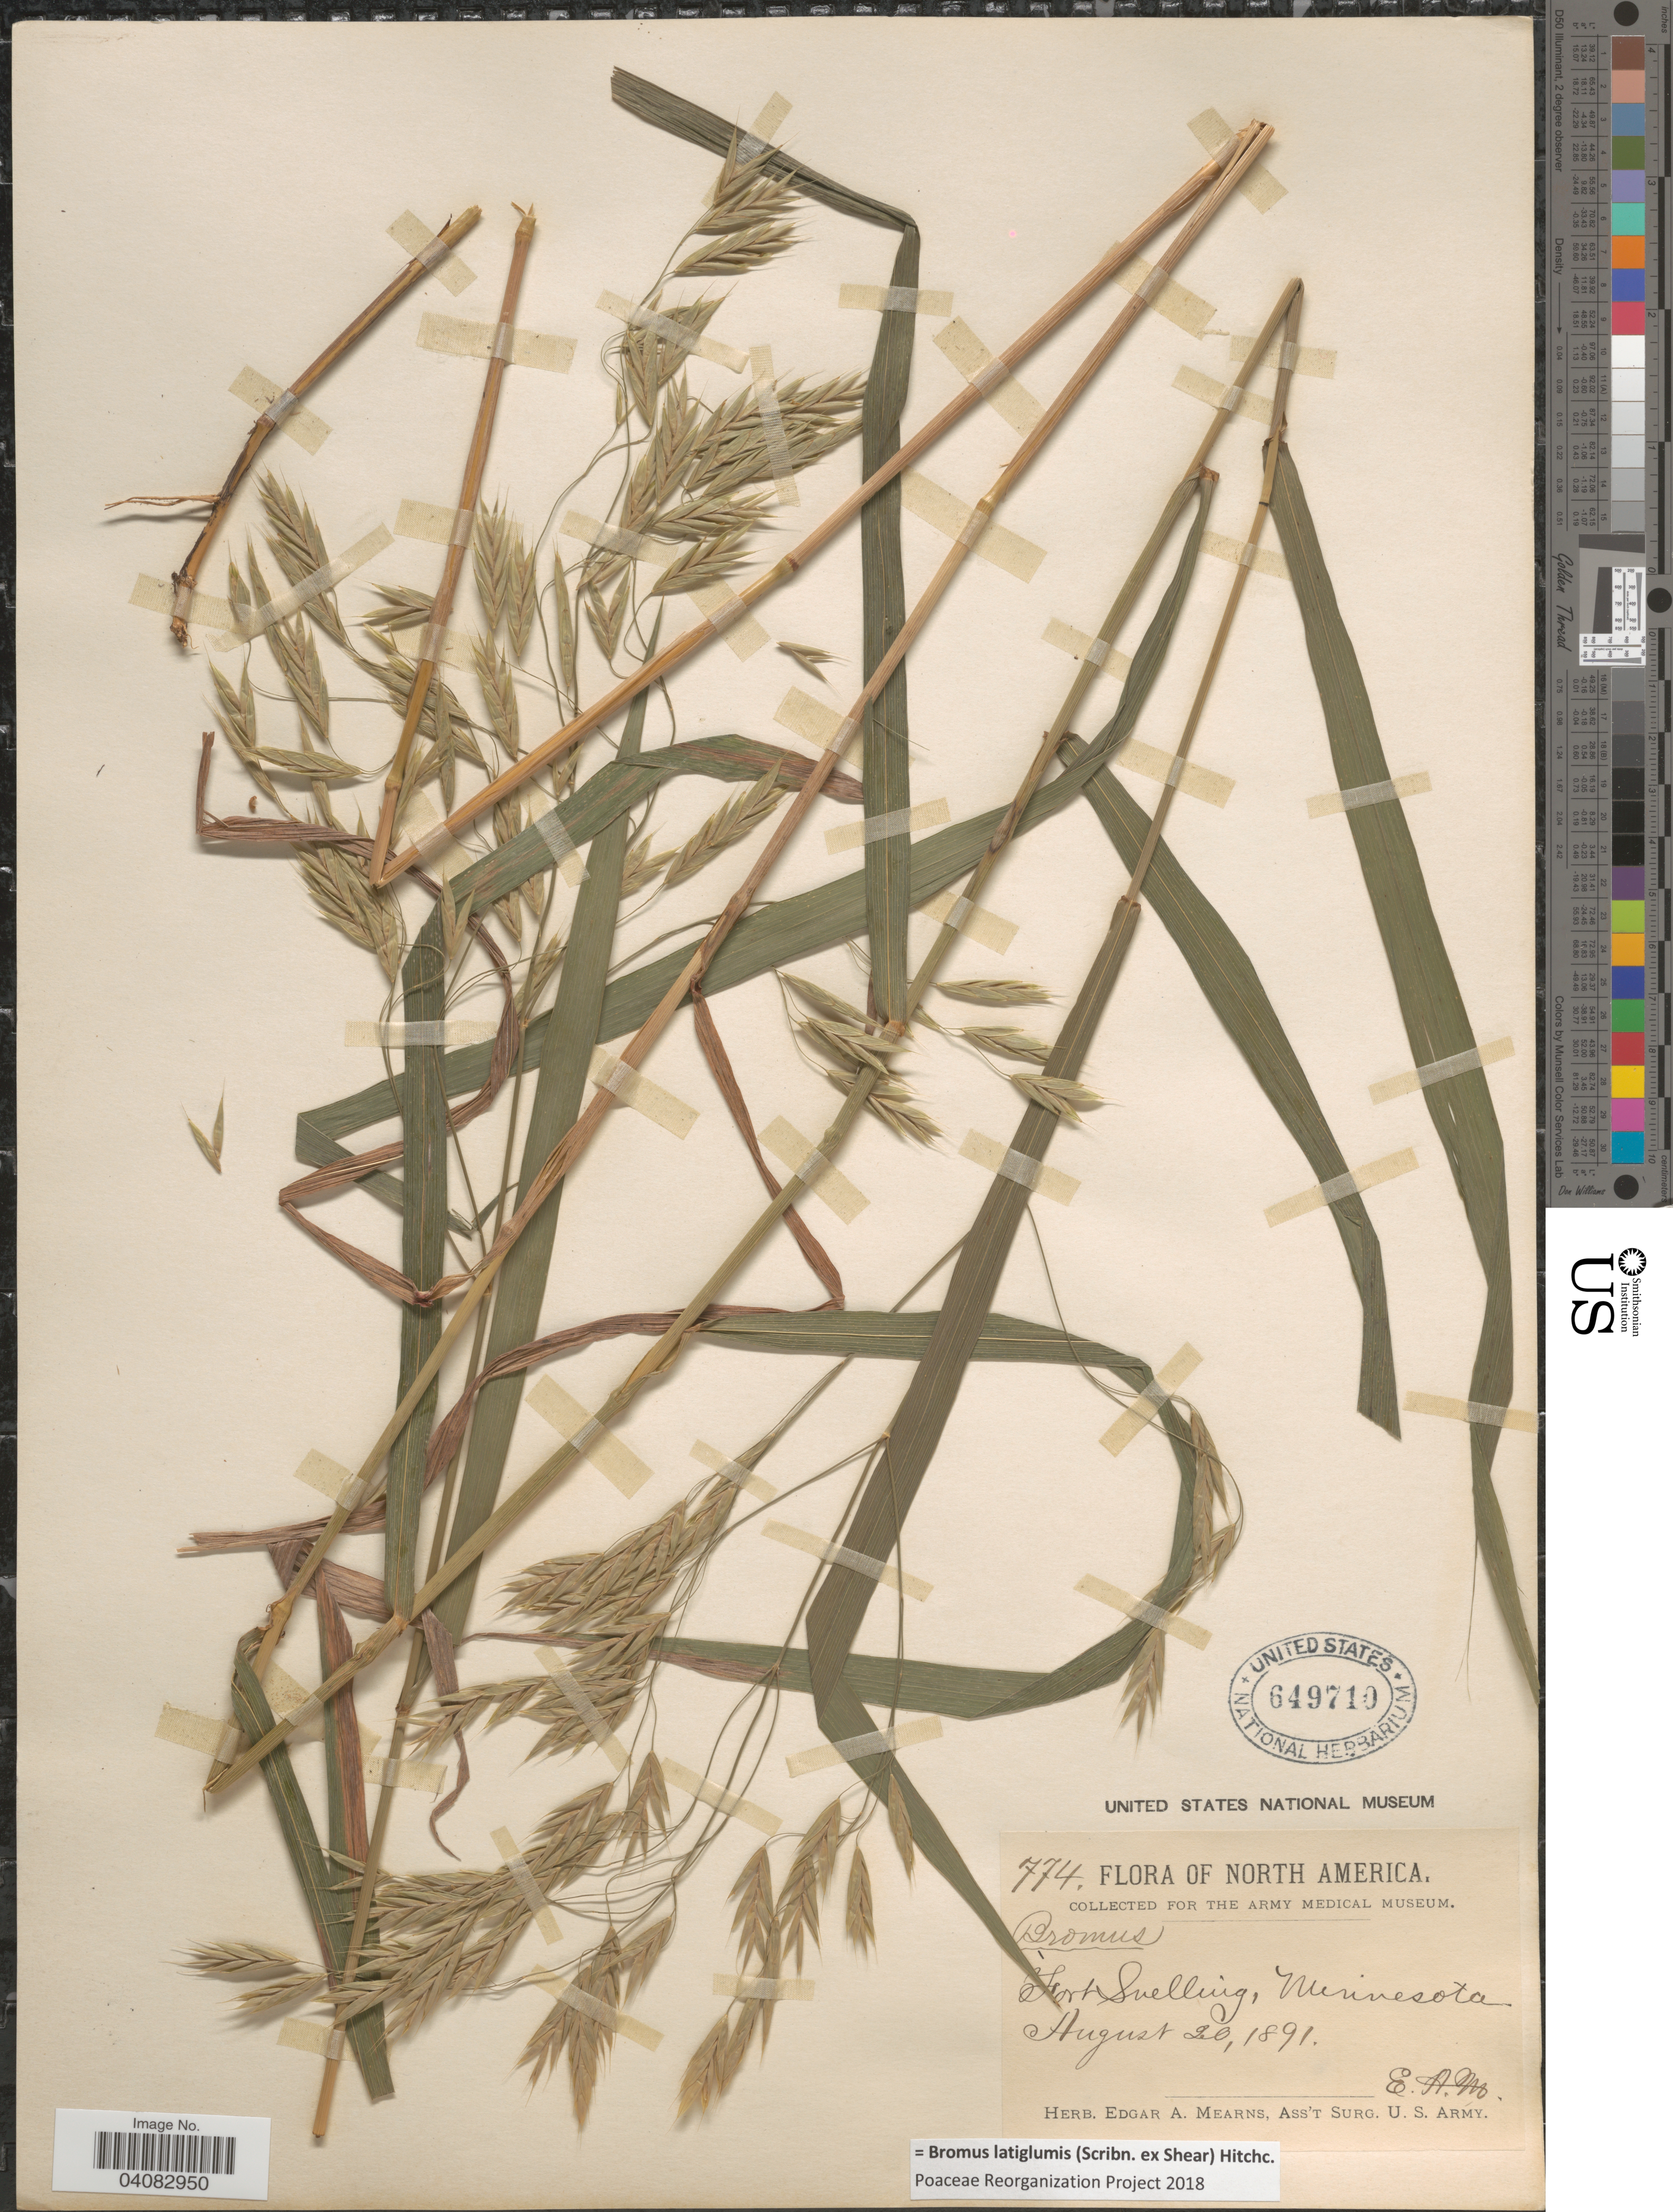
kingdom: Plantae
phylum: Tracheophyta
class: Liliopsida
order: Poales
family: Poaceae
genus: Bromus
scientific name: Bromus latiglumis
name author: (Scribn. ex Shear) Hitchc.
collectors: E. A. Mearns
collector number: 774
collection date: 1891-08-20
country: United States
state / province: Minnesota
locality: Fort Snelling.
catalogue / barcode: US 649710